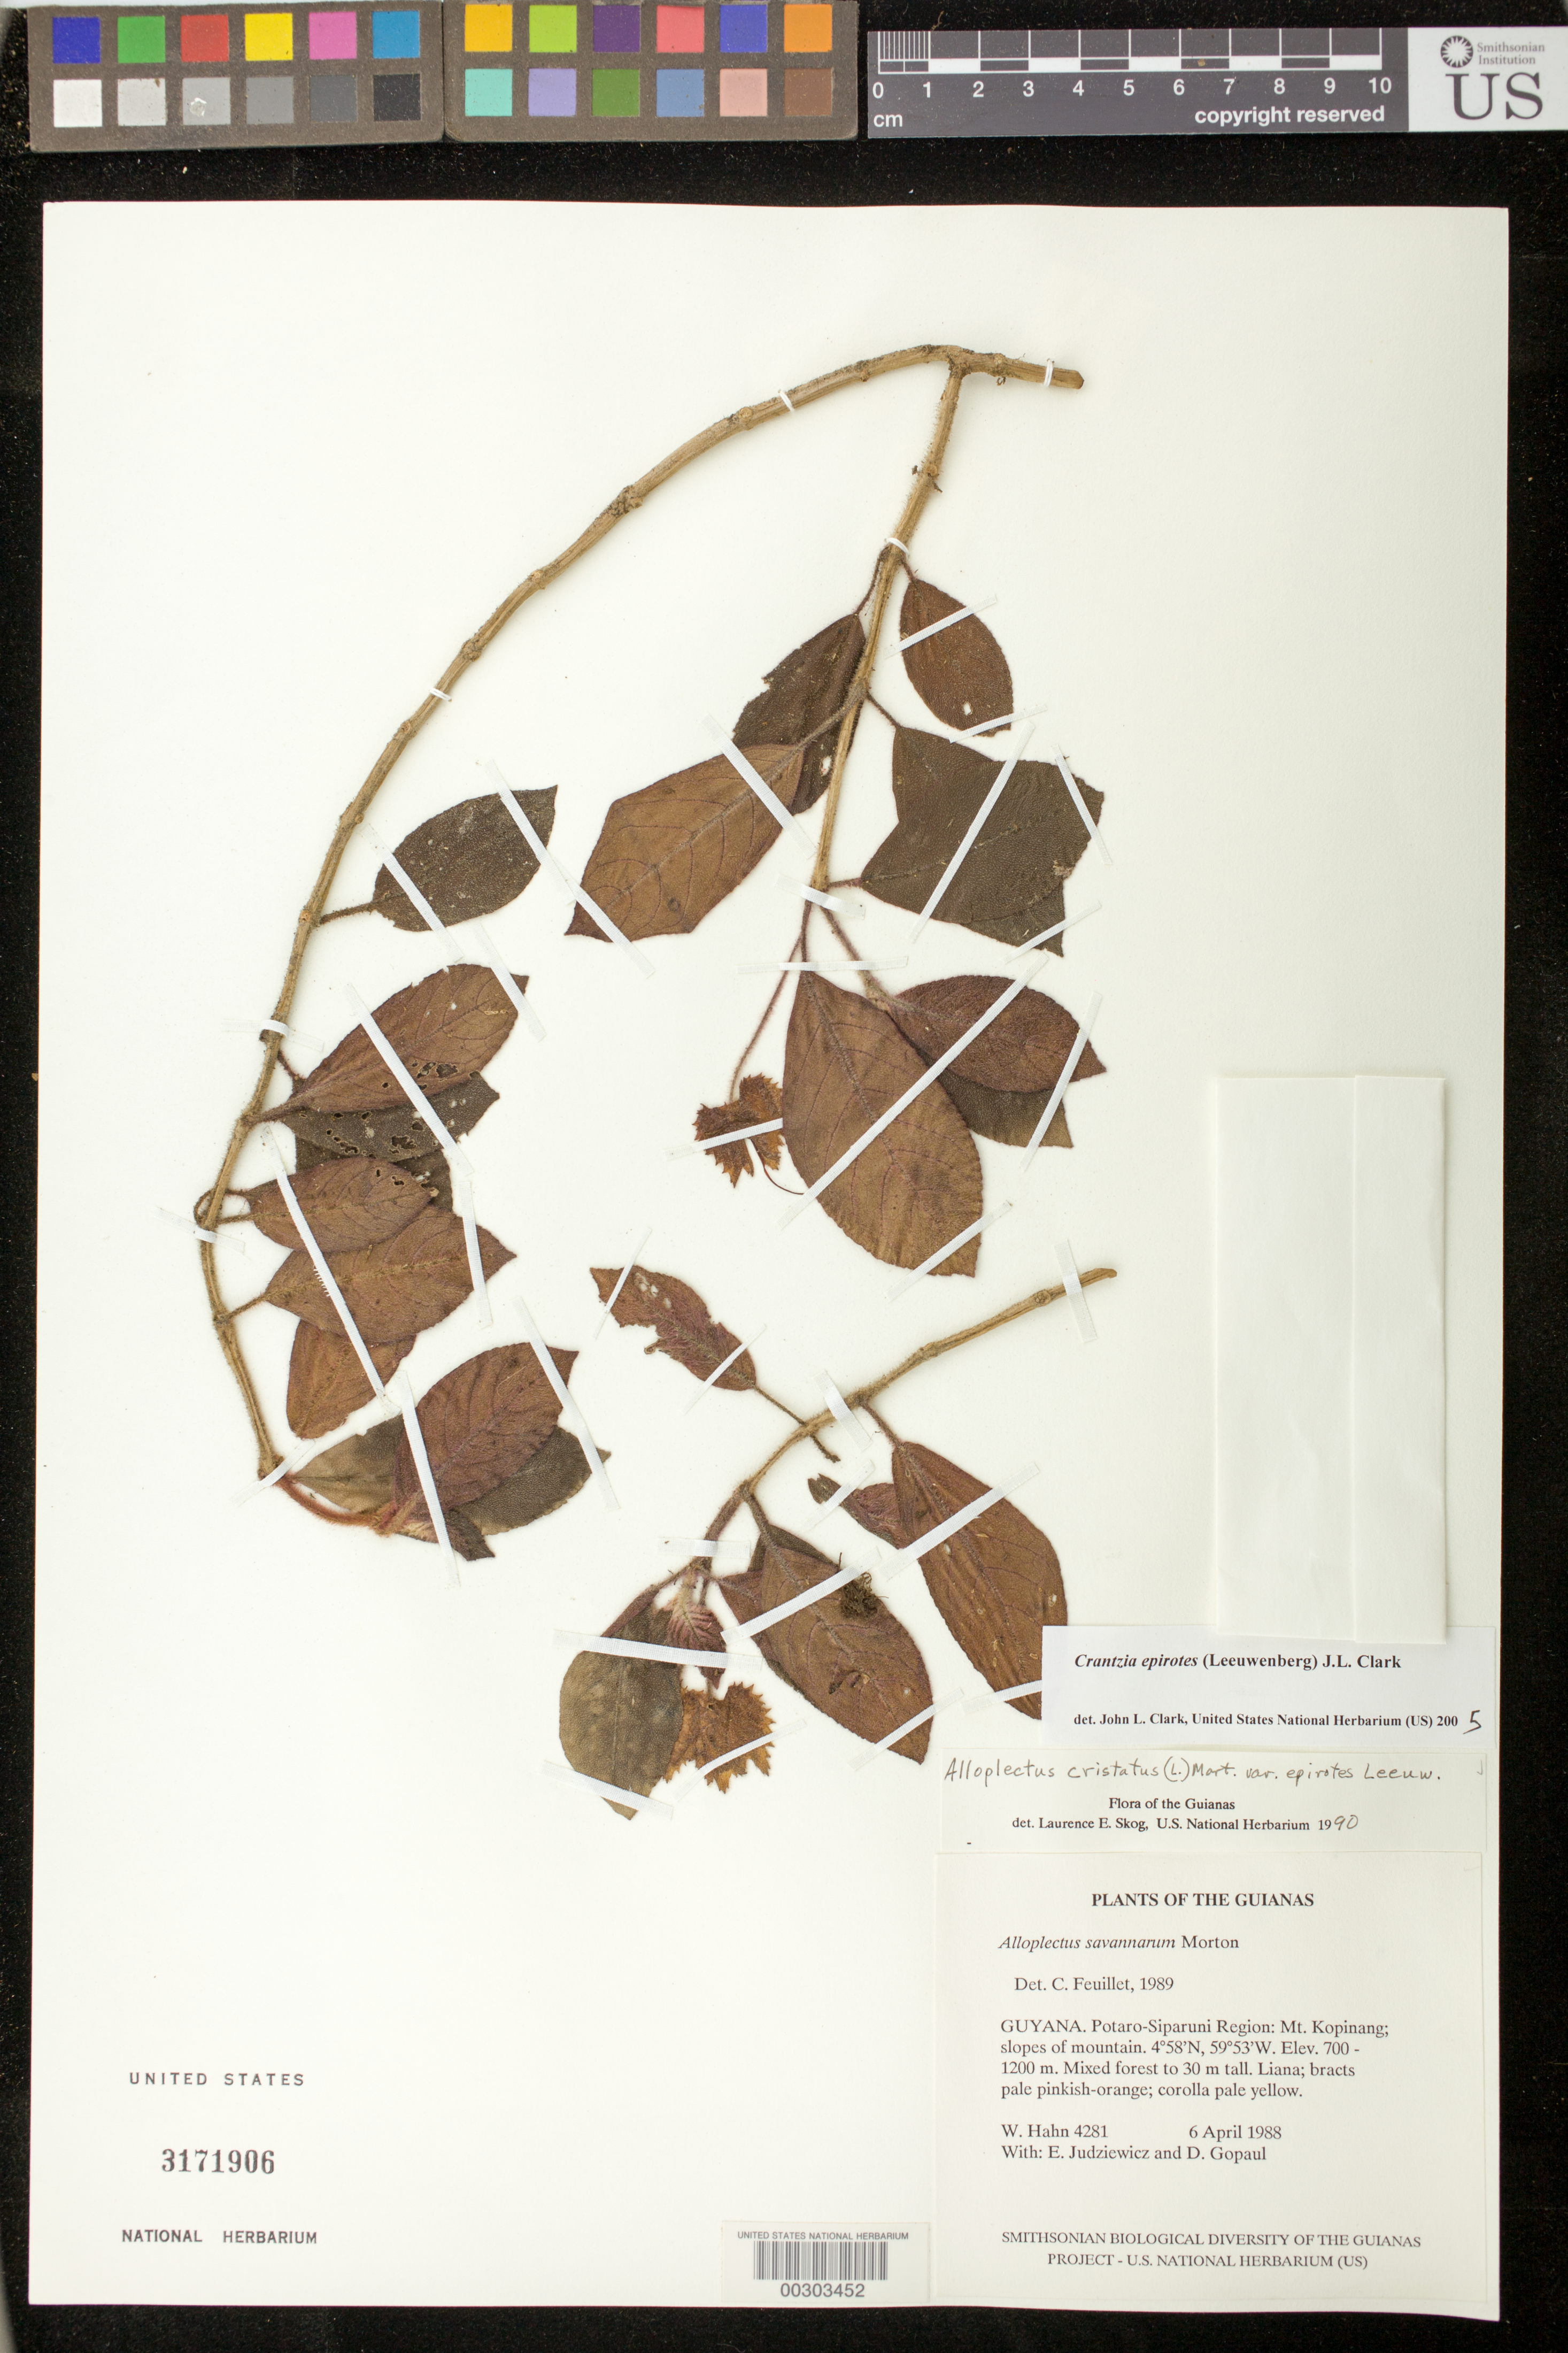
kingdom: Plantae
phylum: Tracheophyta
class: Magnoliopsida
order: Lamiales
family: Gesneriaceae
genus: Crantzia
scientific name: Crantzia epirotes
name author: (Leeuwenb.) J.L. Clark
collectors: W. J. Hahn, E. J. Judziewicz & D. Gopaul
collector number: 4281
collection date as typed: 06 Apr 1988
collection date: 1988-04-06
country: Guyana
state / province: Potaro-Siparuni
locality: Mt. Kopinang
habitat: Mixed forest to 30 m tall on slopes of mountain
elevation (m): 700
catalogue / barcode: US 3171906